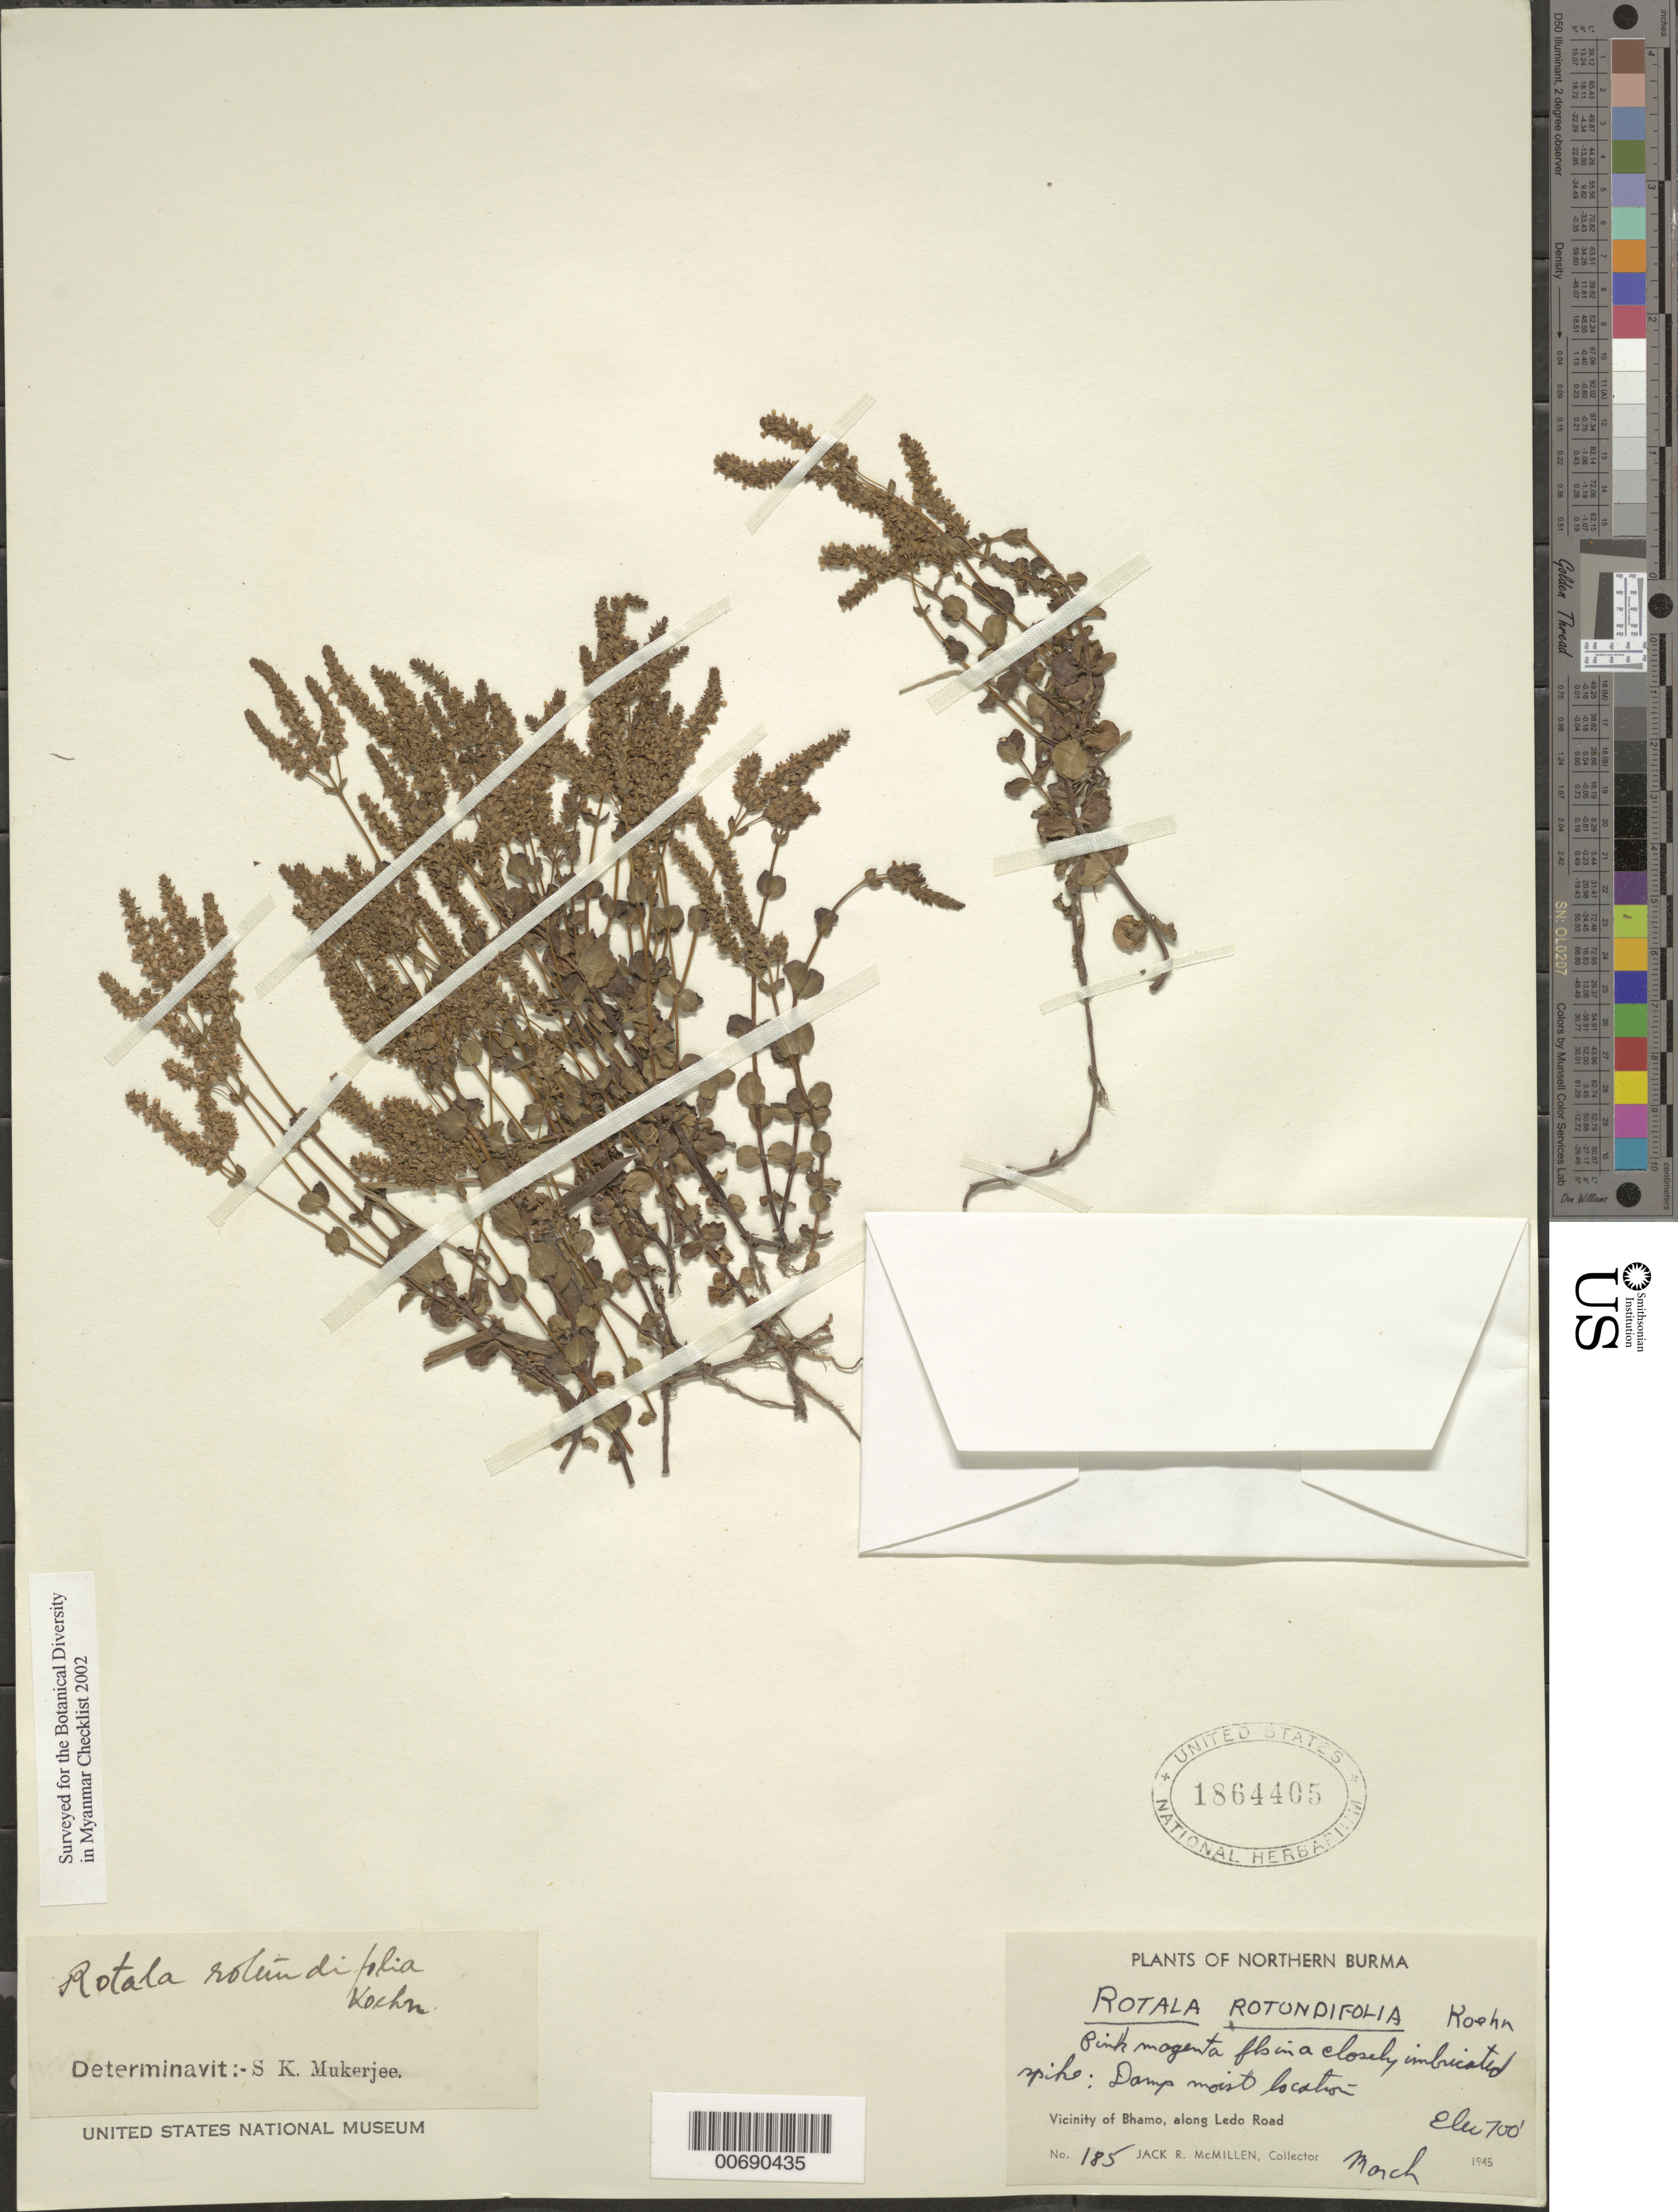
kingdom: Plantae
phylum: Tracheophyta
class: Magnoliopsida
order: Myrtales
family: Lythraceae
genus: Rotala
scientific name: Rotala rotundifolia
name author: (Buch.-Ham. & Roxb.) Koehne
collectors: J. McMillen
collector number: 185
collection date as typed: Mar 1945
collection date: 1945-03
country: Myanmar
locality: Bhamo, along Ledo Road.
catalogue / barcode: US 1864405